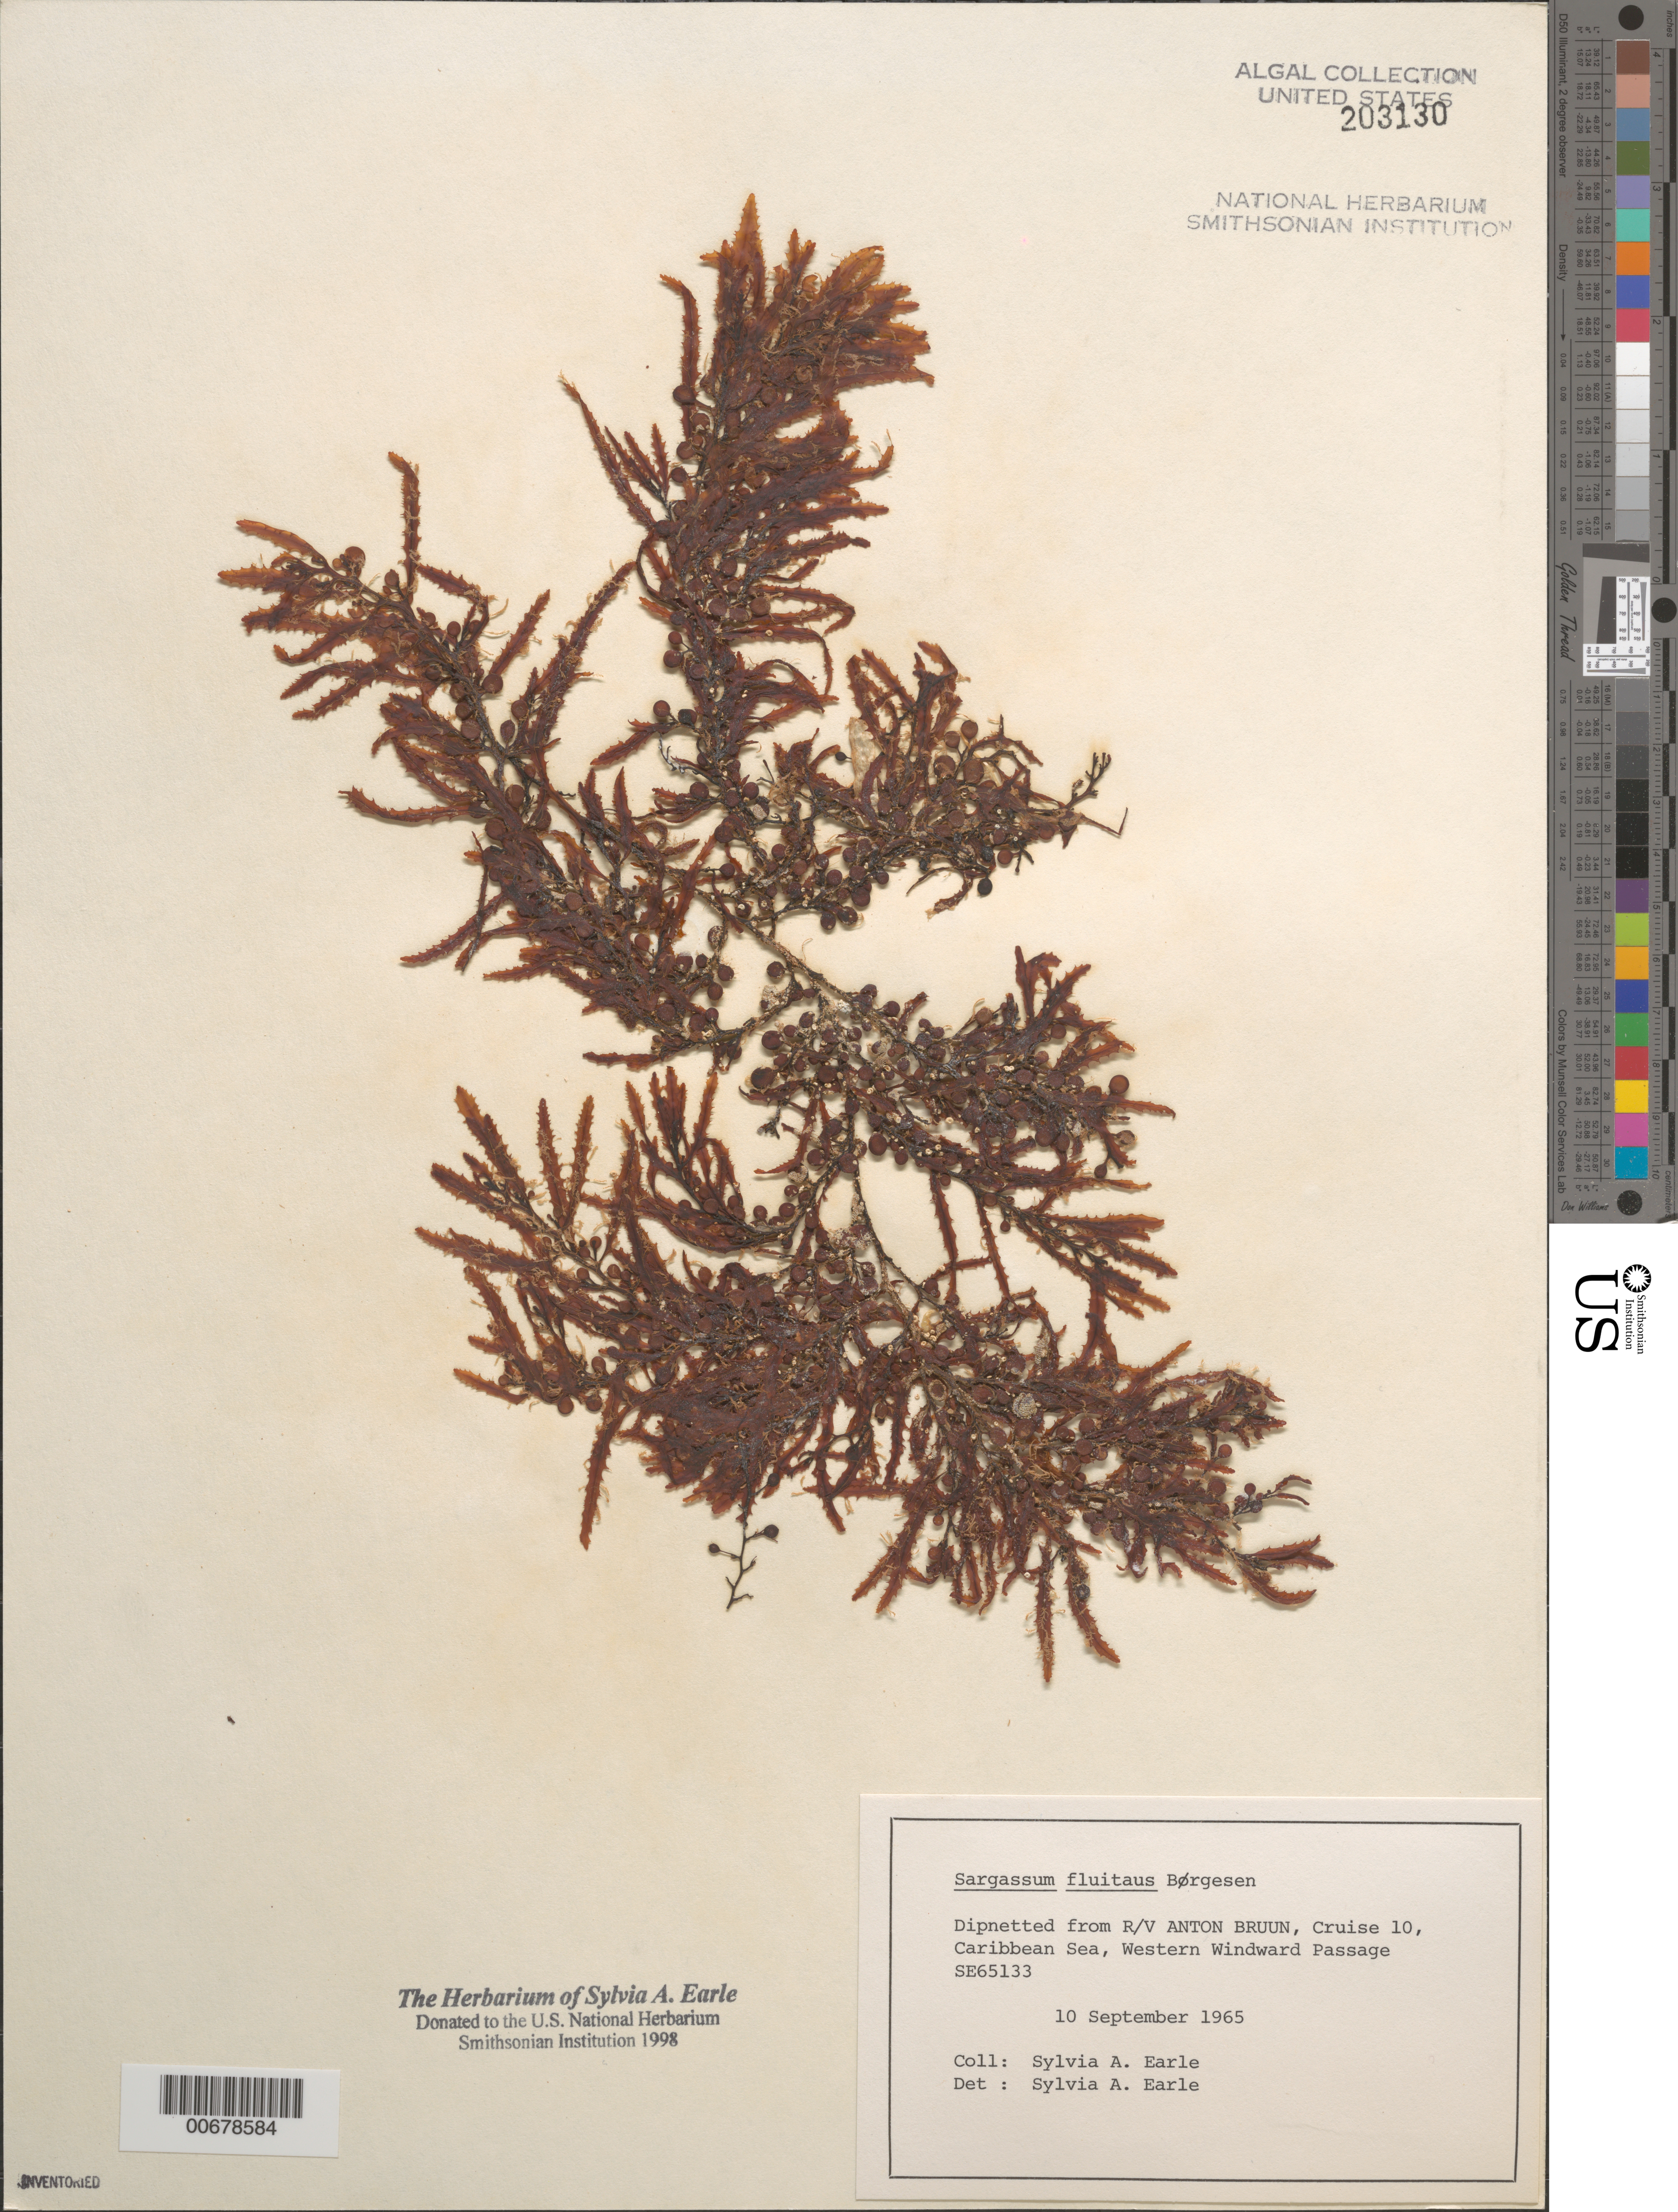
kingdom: Chromista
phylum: Ochrophyta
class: Phaeophyceae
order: Fucales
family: Sargassaceae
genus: Sargassum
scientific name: Sargassum fluitans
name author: (Børgesen) Børgesen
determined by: Earle, S. A.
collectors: S. A. Earle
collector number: SE 65133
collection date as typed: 10 Sep 1965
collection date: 1965-09-10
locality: Caribbean Sea, Western Windward Passage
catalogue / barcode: US 203130